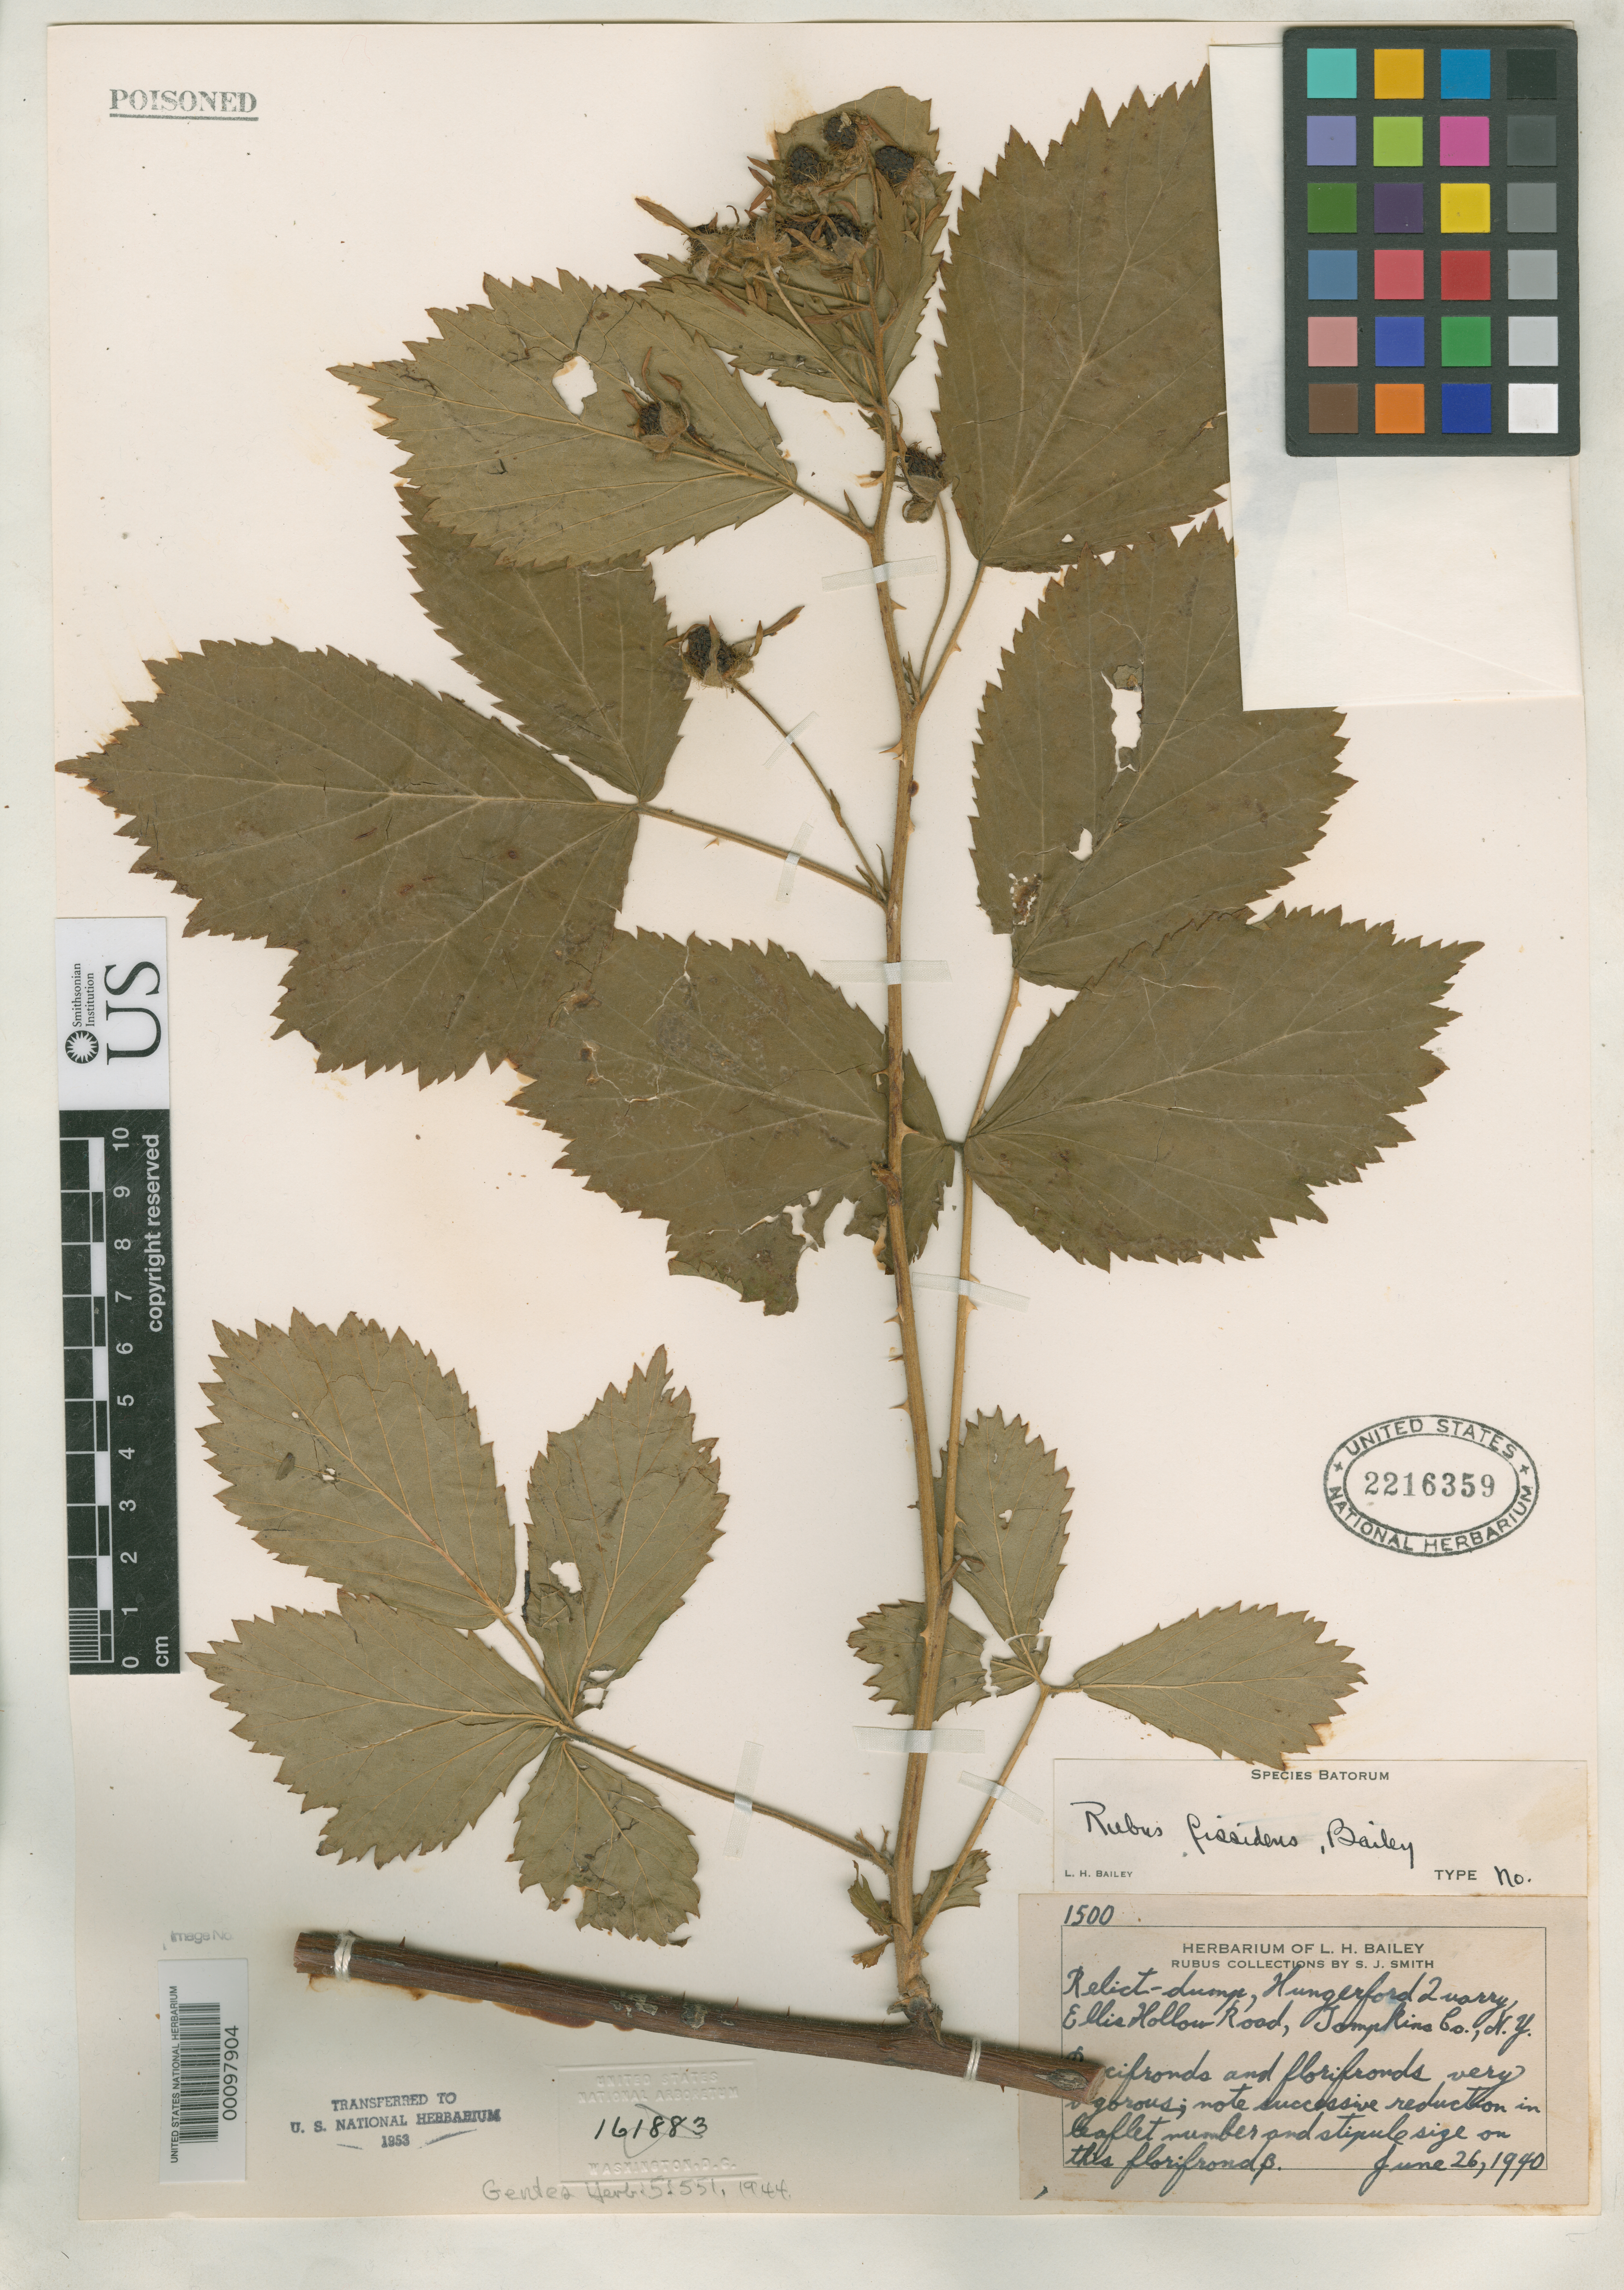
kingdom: Plantae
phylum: Tracheophyta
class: Magnoliopsida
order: Rosales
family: Rosaceae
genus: Rubus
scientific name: Rubus fissidens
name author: L.H. Bailey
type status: Isotype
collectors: S. Smith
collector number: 1500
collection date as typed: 26 Jun 1940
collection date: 1940-06-26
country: United States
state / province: New York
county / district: Tompkins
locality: Hungerford Quarry, Ellis Hollow Road.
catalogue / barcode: US 2216359